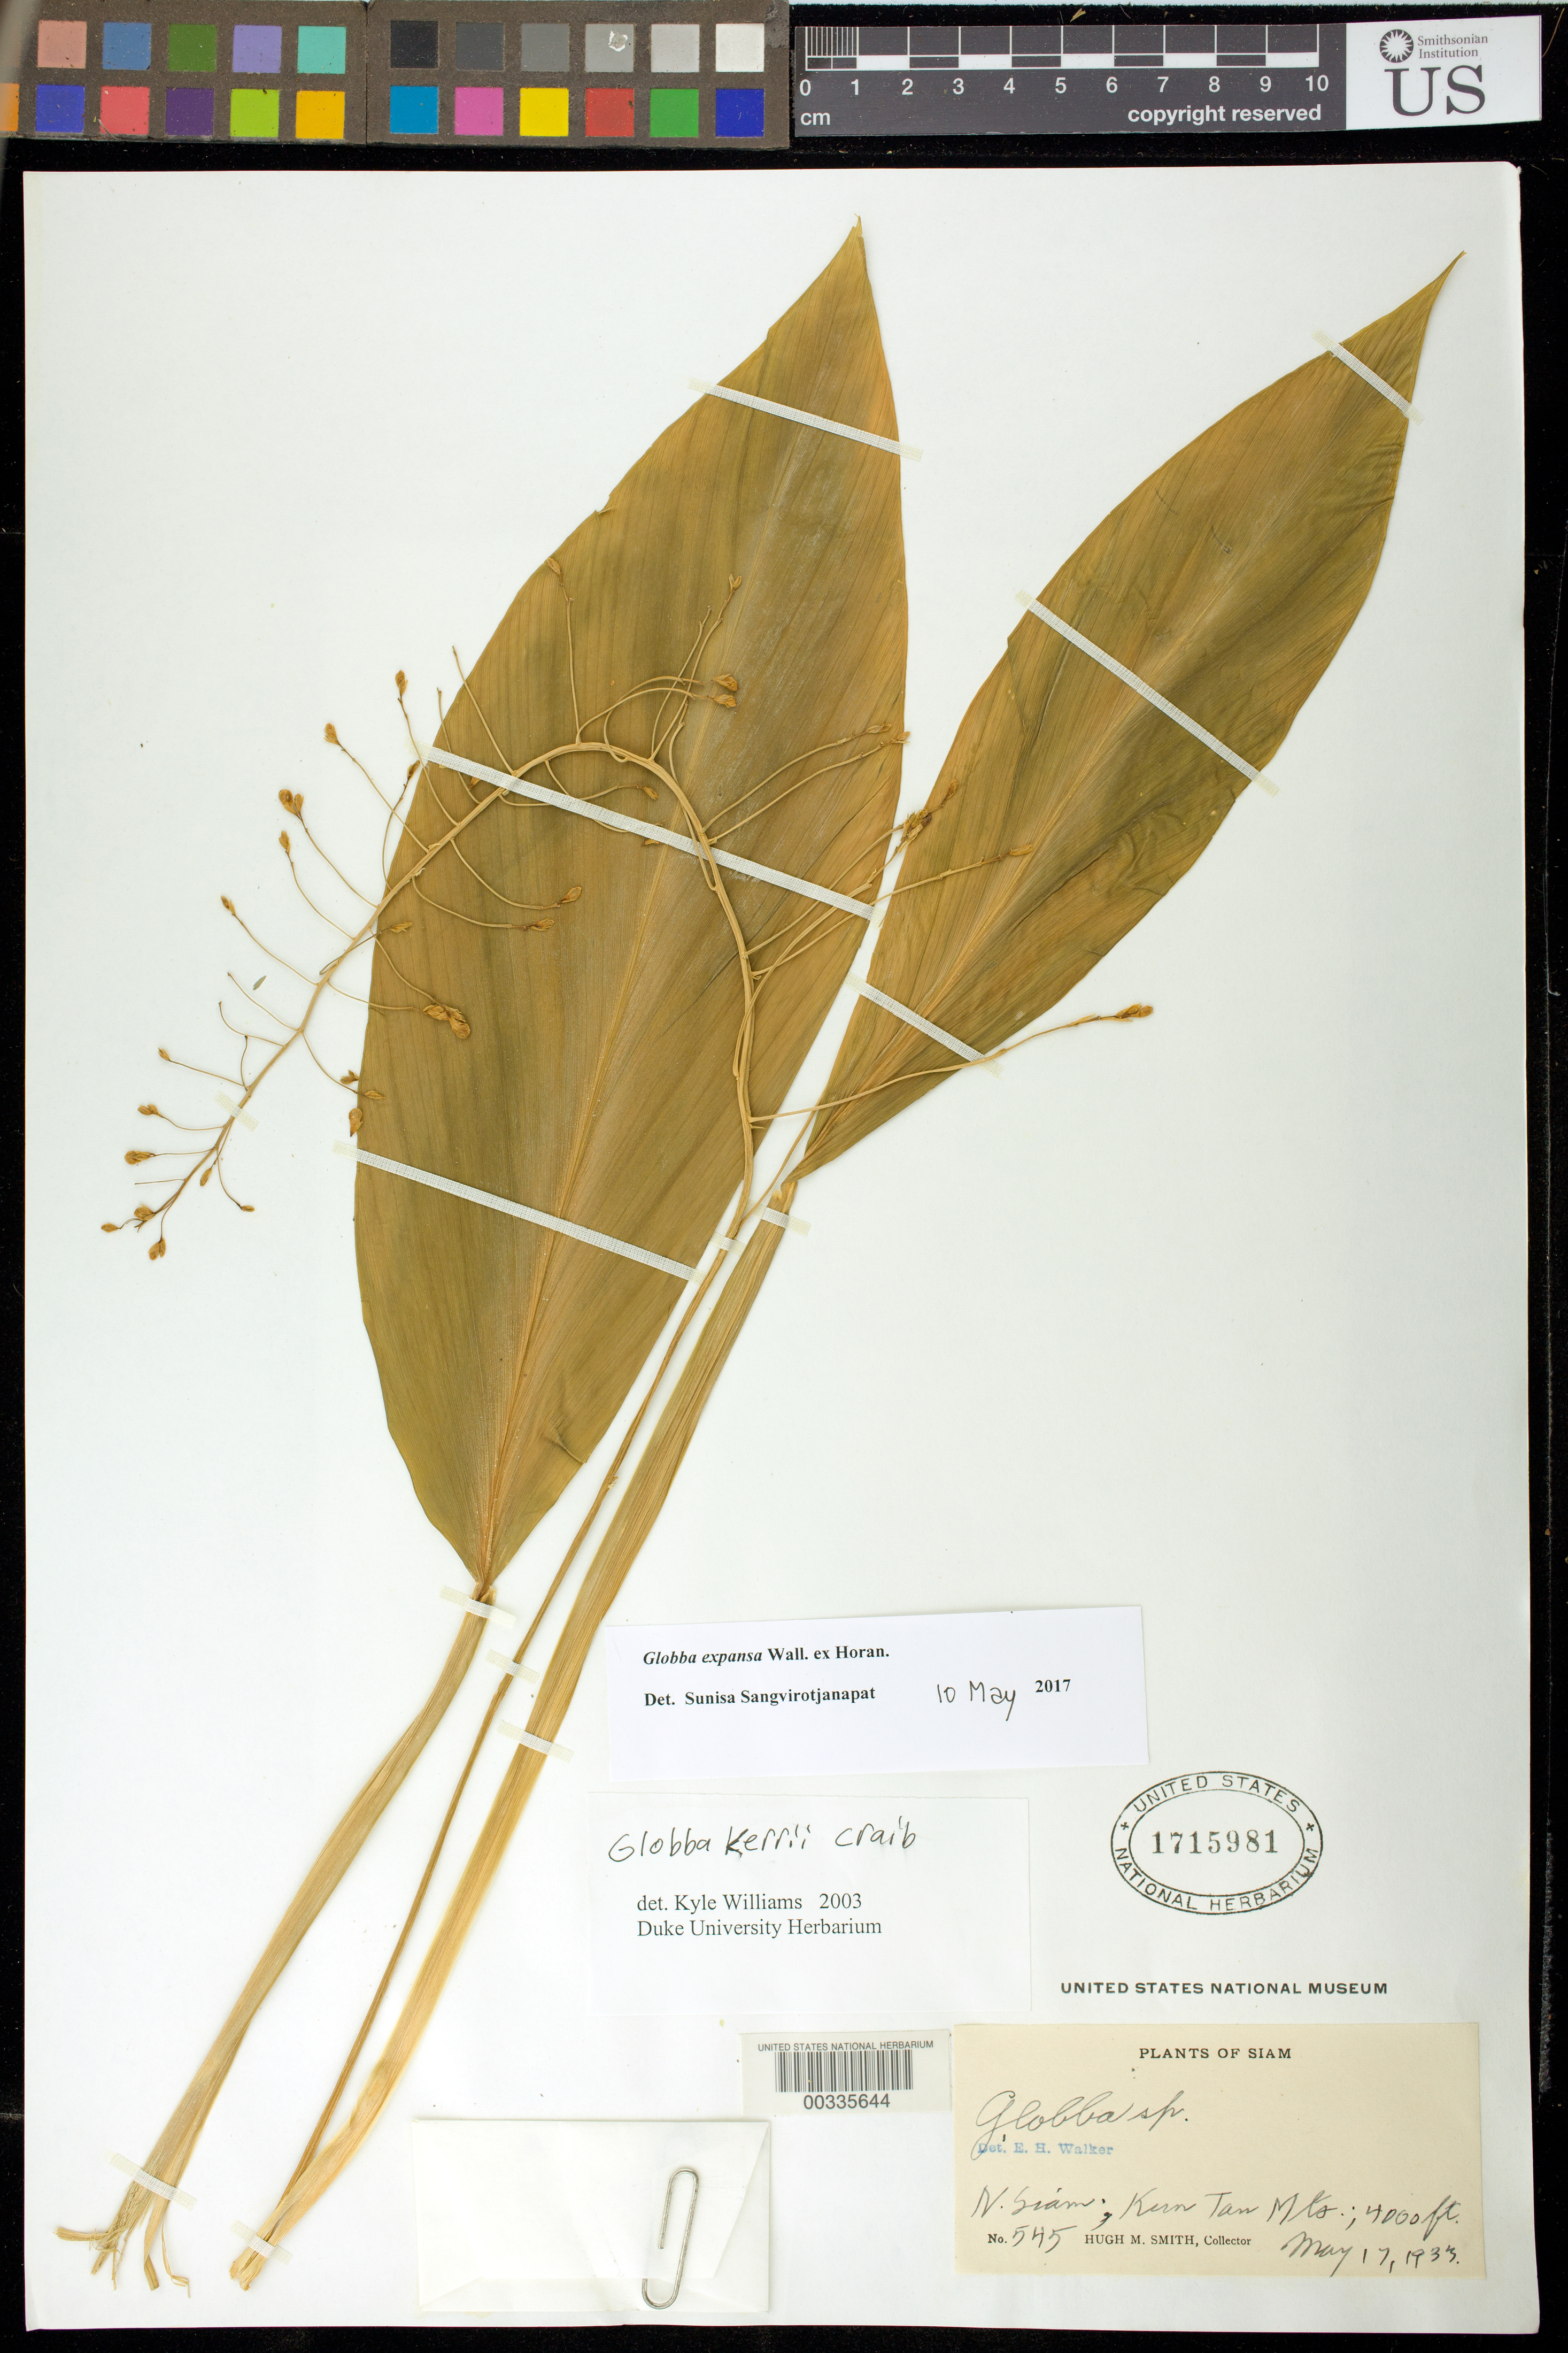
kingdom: Plantae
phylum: Tracheophyta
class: Liliopsida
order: Zingiberales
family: Zingiberaceae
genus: Globba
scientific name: Globba expansa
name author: Wall.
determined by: Sangvirotjanapat, Sunisa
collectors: H. M. Smith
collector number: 545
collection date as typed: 17 May 1933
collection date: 1933-05-17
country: Thailand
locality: Plants of siam, n. siam, kun tan mts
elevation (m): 1219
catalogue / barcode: US 1715981